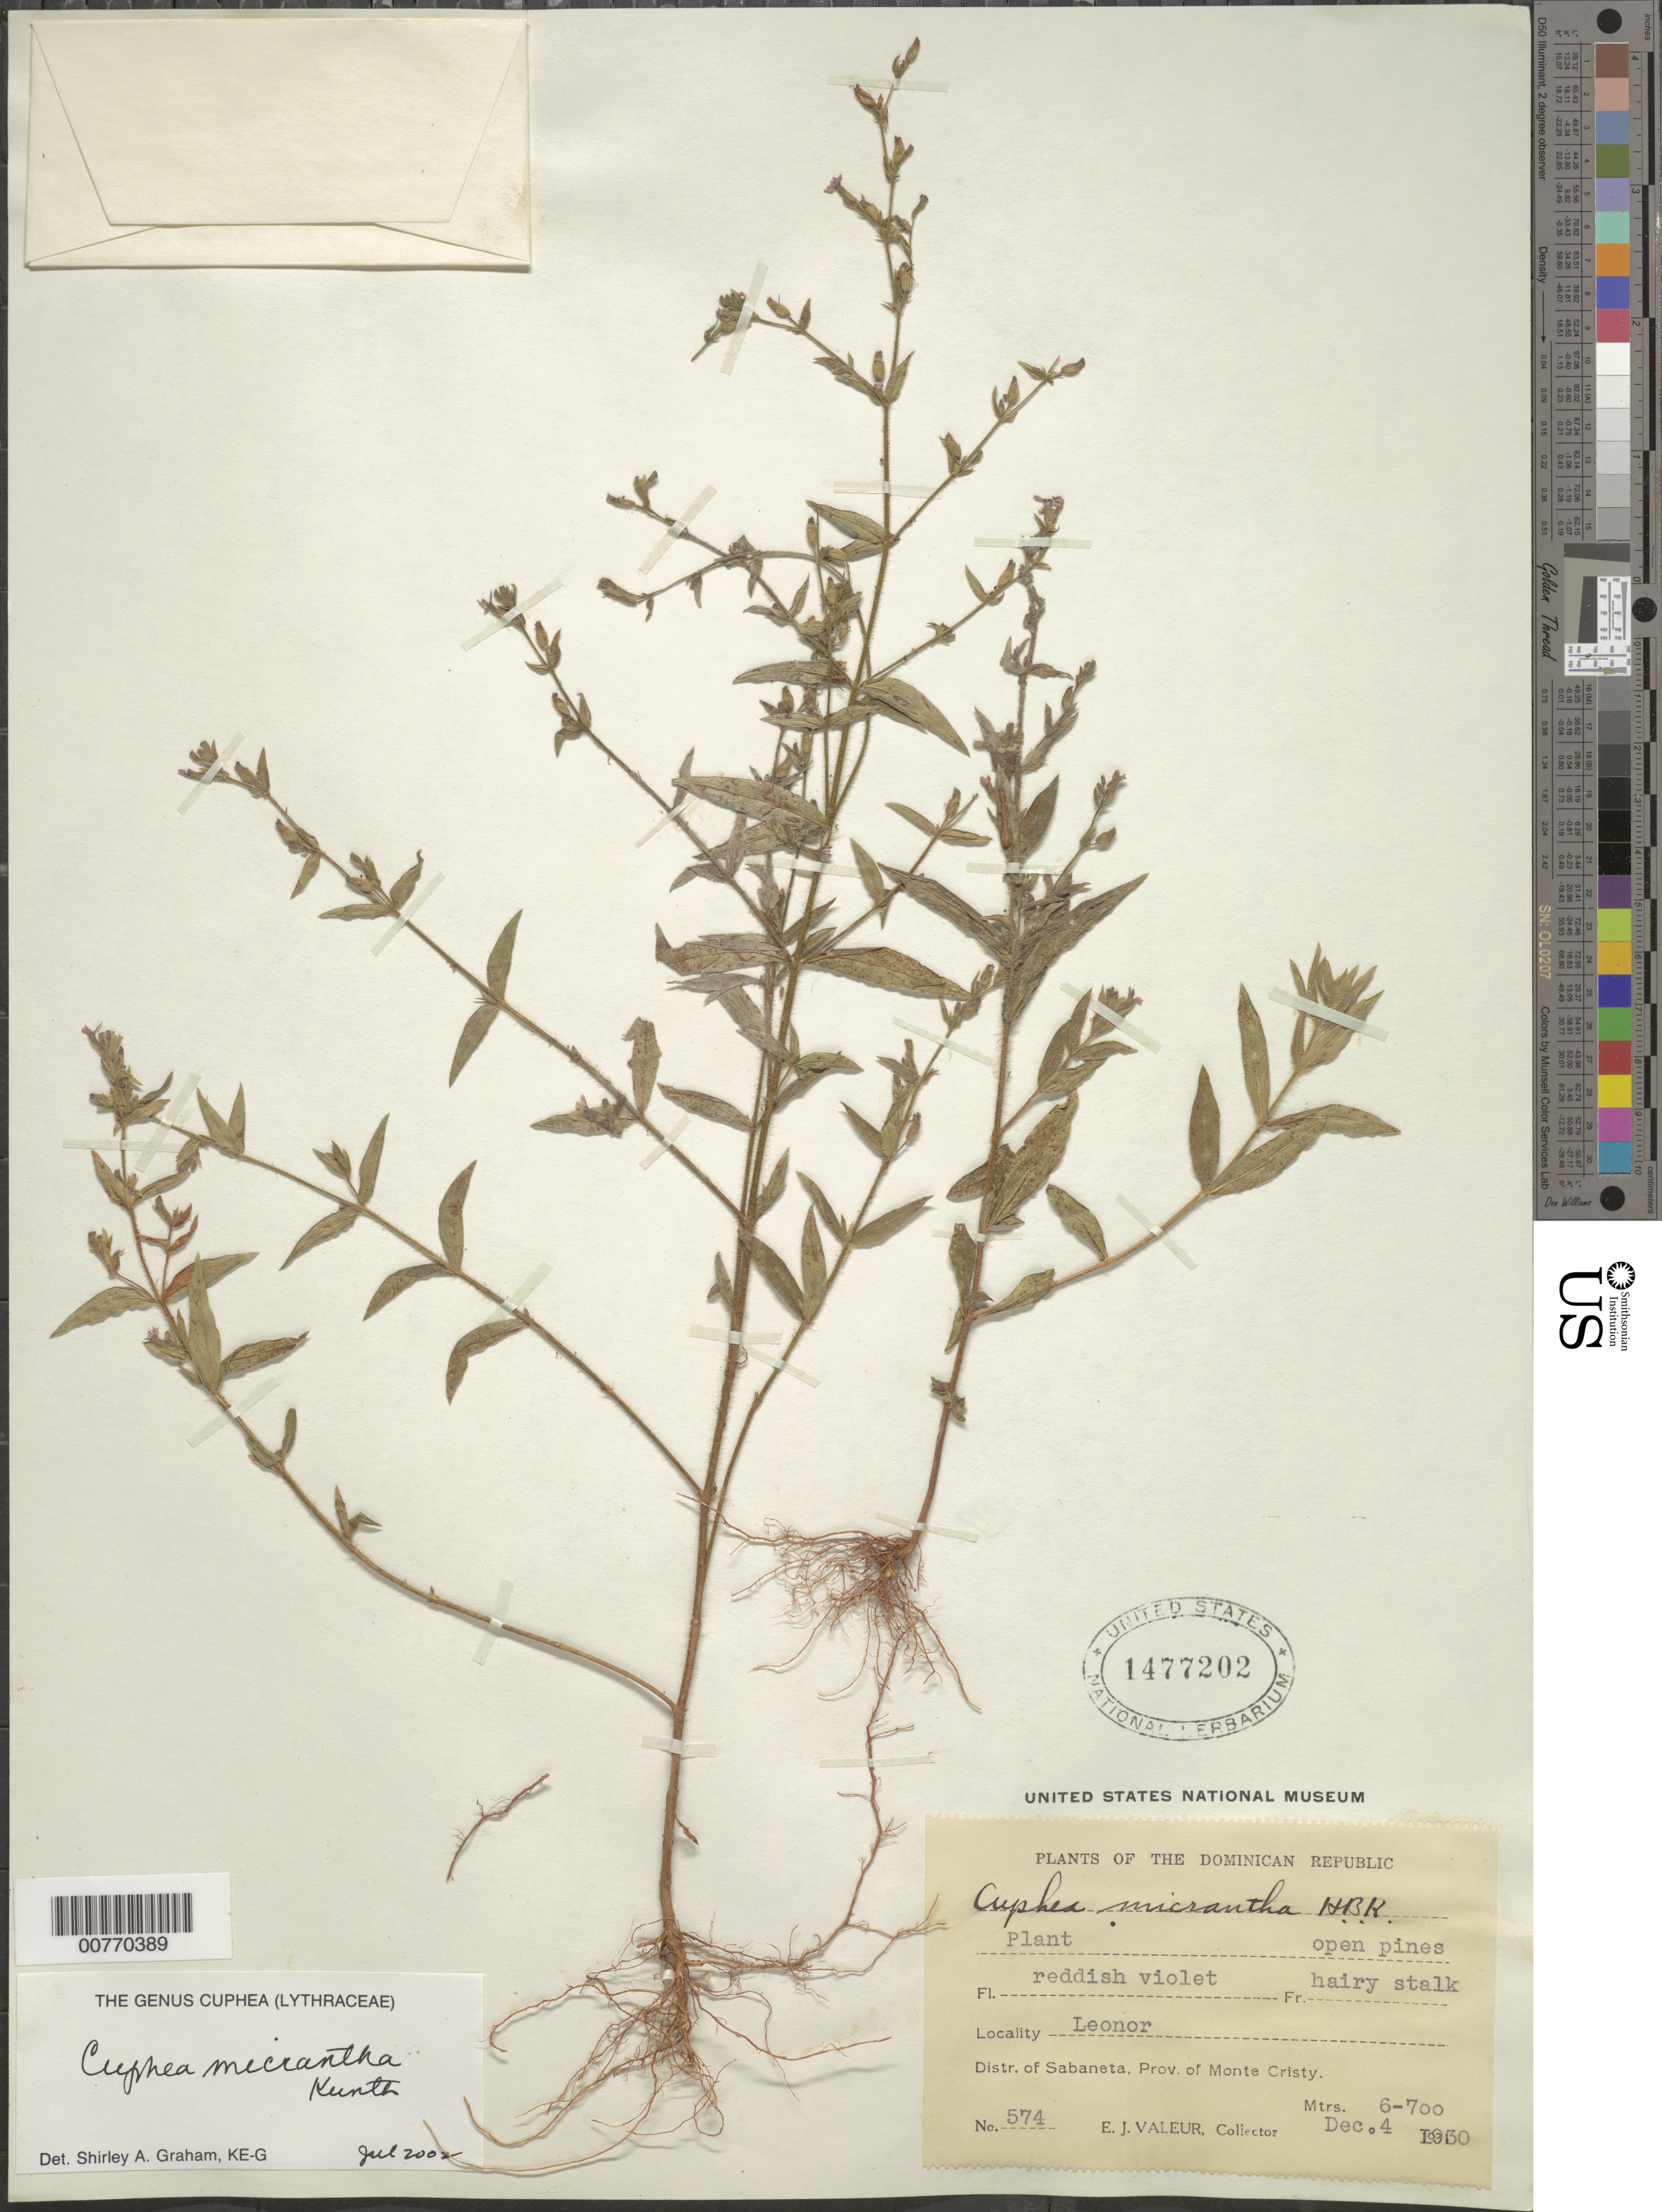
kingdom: Plantae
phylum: Tracheophyta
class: Magnoliopsida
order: Myrtales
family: Lythraceae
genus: Cuphea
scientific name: Cuphea micrantha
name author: Kunth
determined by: Graham, Shirley Ann Tousch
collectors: E. Valeur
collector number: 574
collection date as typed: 04 Dec 1930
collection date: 1930-12-04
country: Dominican Republic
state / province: Monte Cristi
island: Hispaniola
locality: Distr. of Sabaneta, Locality Leonor.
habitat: Open pines.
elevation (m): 600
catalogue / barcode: US 1477202